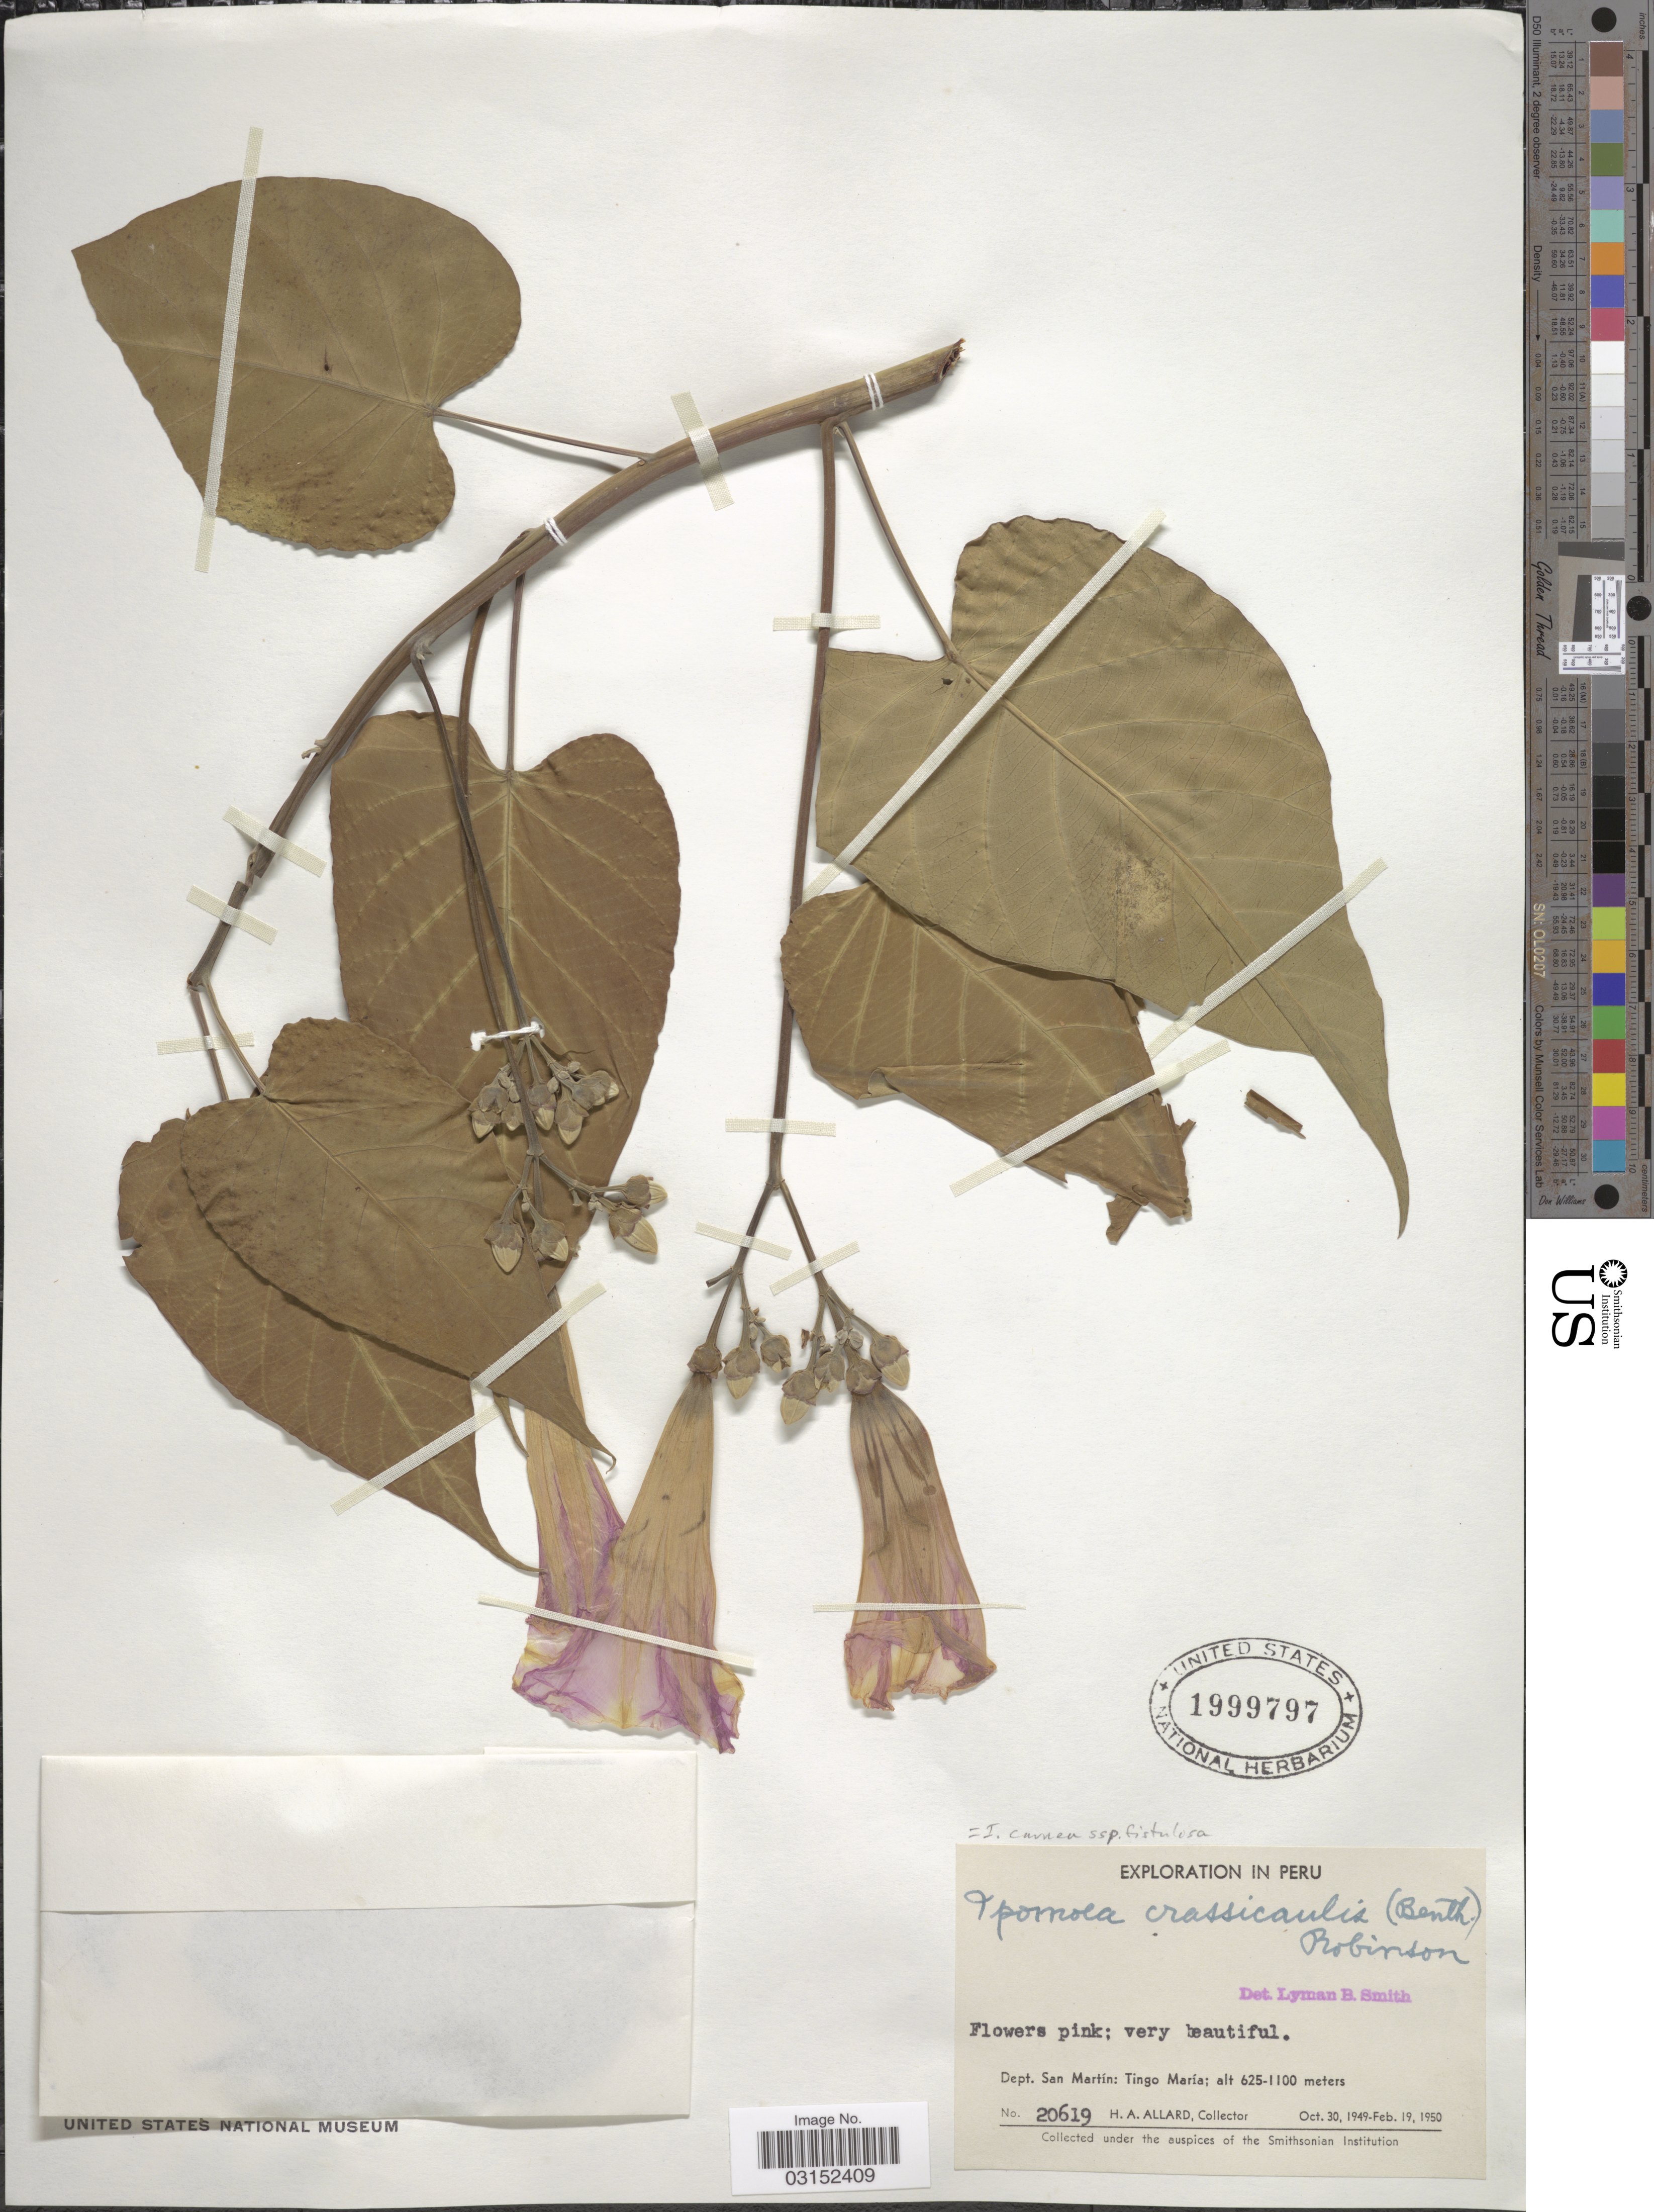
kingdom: Plantae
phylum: Tracheophyta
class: Magnoliopsida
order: Solanales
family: Convolvulaceae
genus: Ipomoea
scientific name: Ipomoea carnea subsp. fistulosa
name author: (Mart. ex Choisy) D.F. Austin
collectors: H. A. Allard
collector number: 20619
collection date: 1949-10-30/1950-02-19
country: Peru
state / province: San Martín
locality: Dept. San Martín: Tingo María.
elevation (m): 625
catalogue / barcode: US 1999797